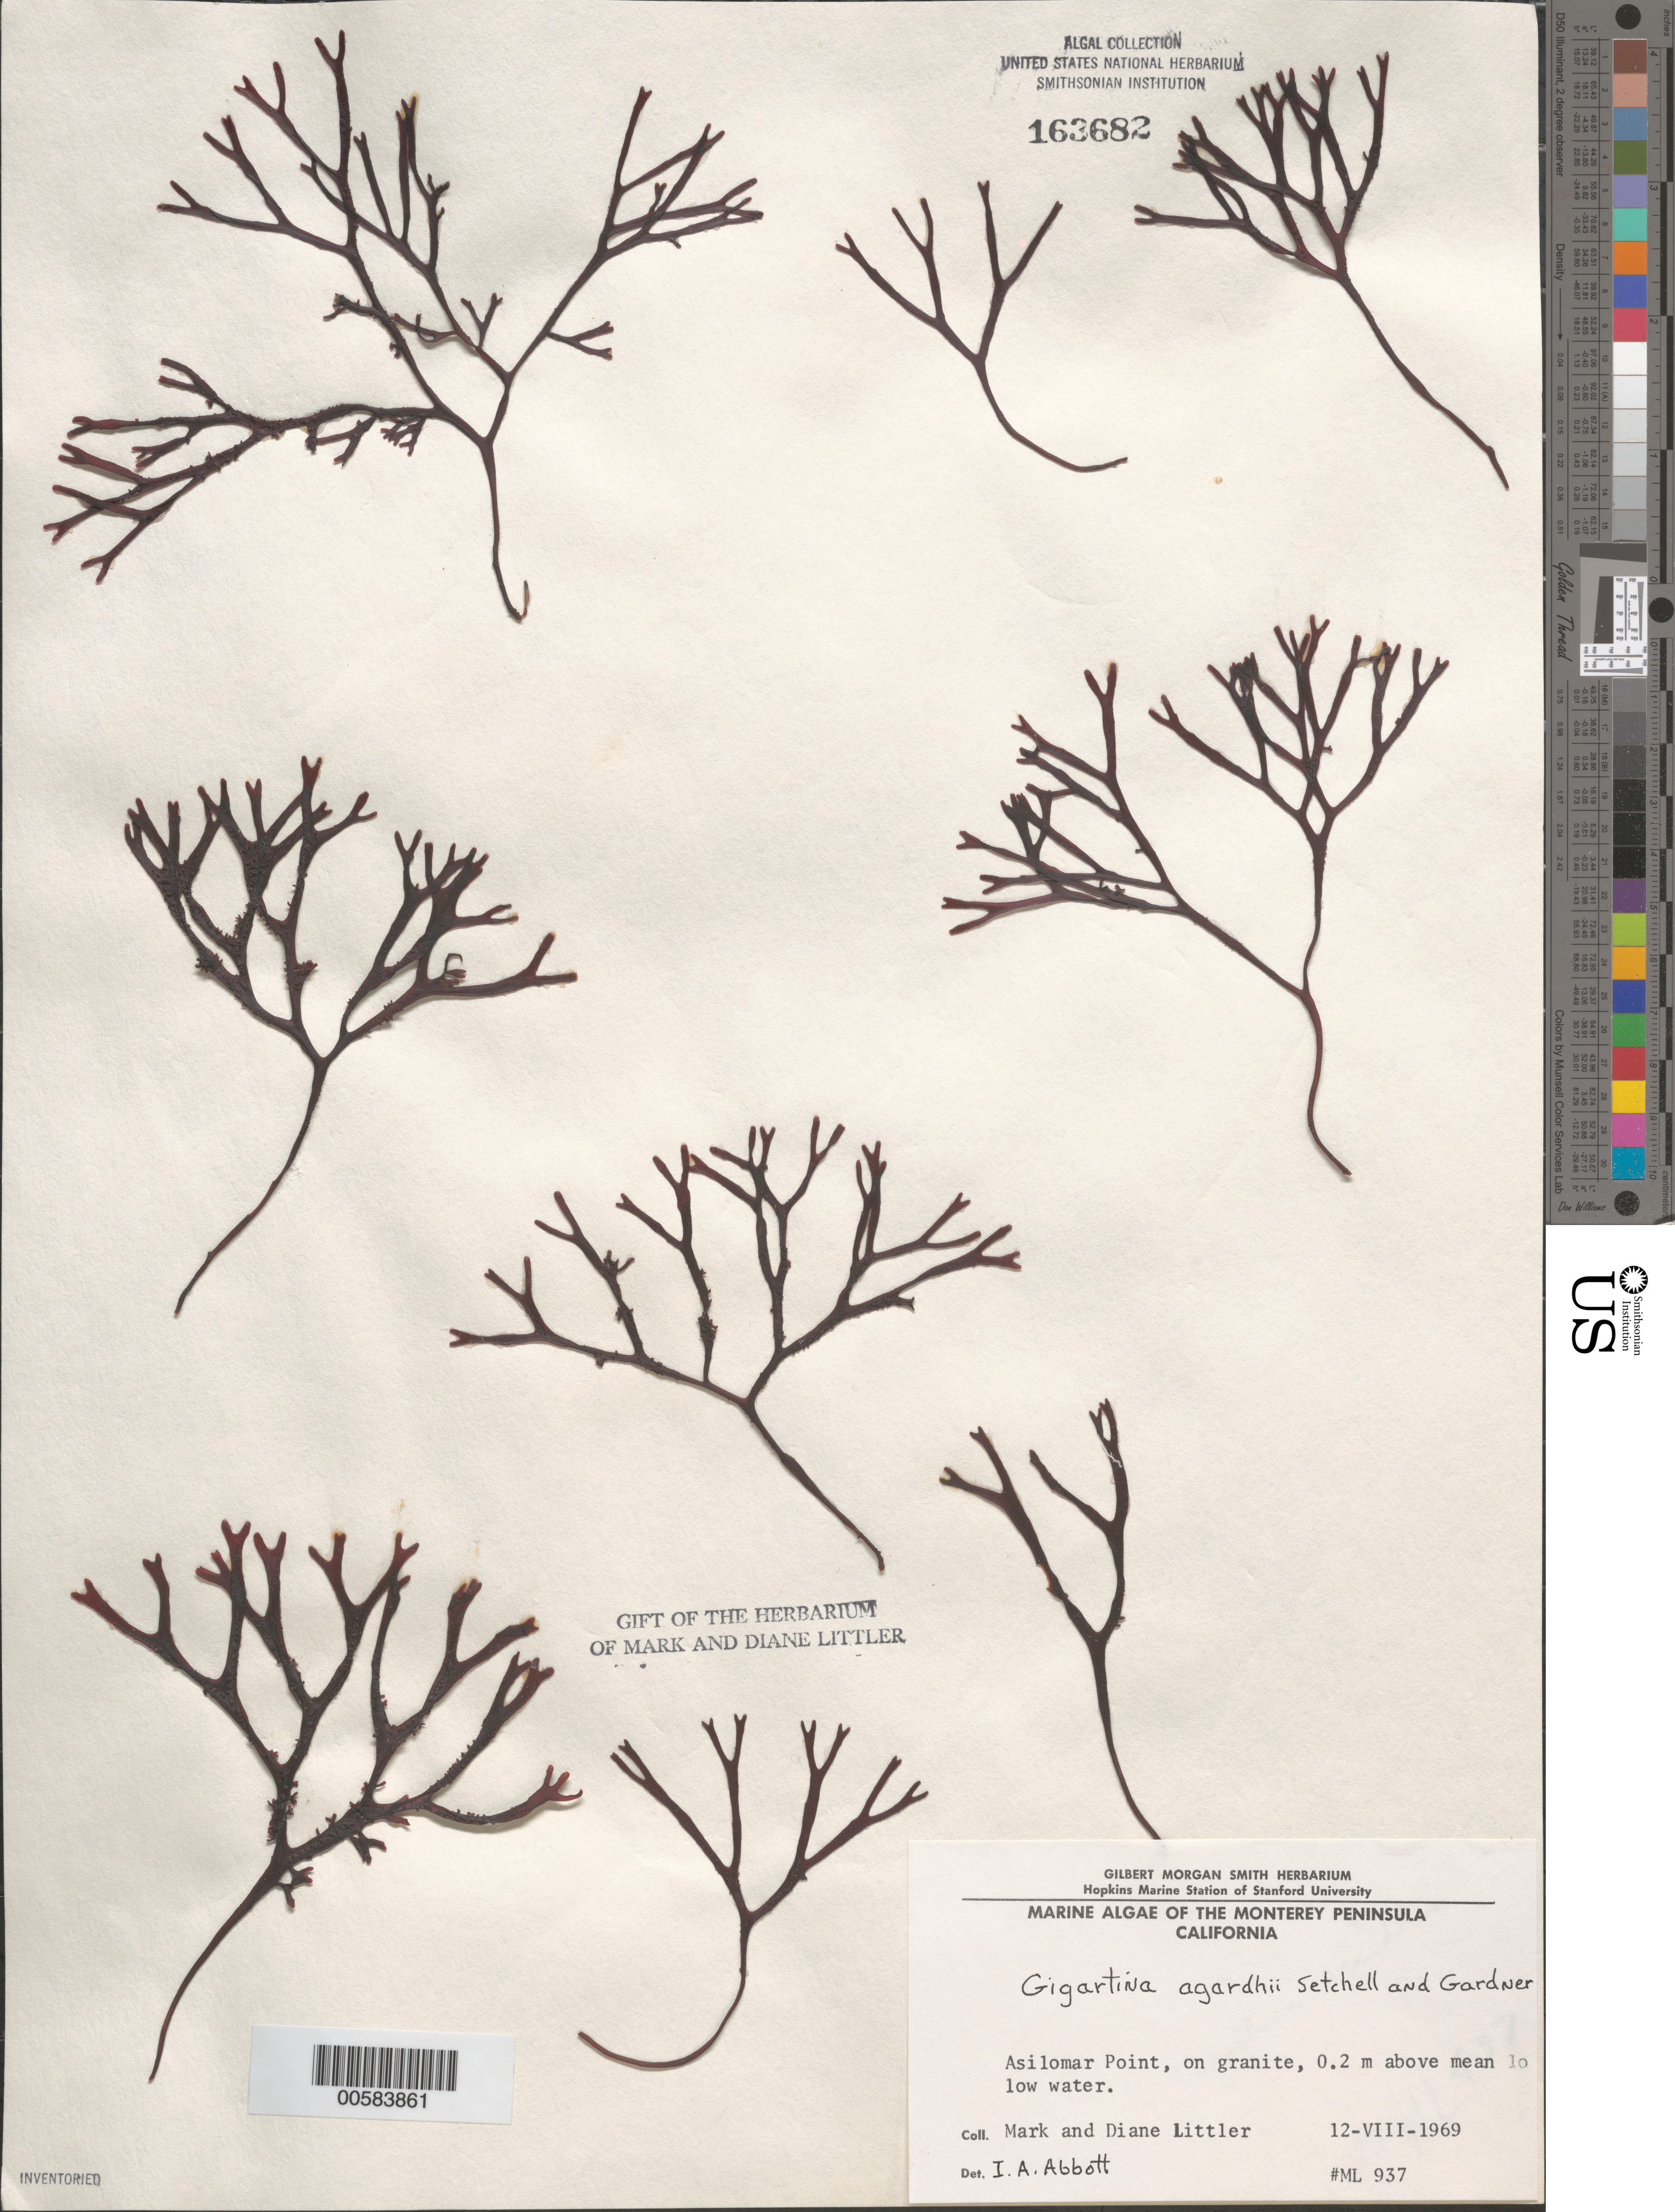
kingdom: Plantae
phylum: Rhodophyta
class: Florideophyceae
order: Gigartinales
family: Phyllophoraceae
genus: Mastocarpus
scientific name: Mastocarpus agardhii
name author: (Setchell & N.L. Gardner) S.C. Lindstrom et al.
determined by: Algae name updating Project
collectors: M. M. Littler & D. S. Littler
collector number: ML 937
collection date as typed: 12 Aug 1969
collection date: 1969-08-12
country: United States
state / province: California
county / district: Monterey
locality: Asilomar Point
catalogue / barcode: US 163682